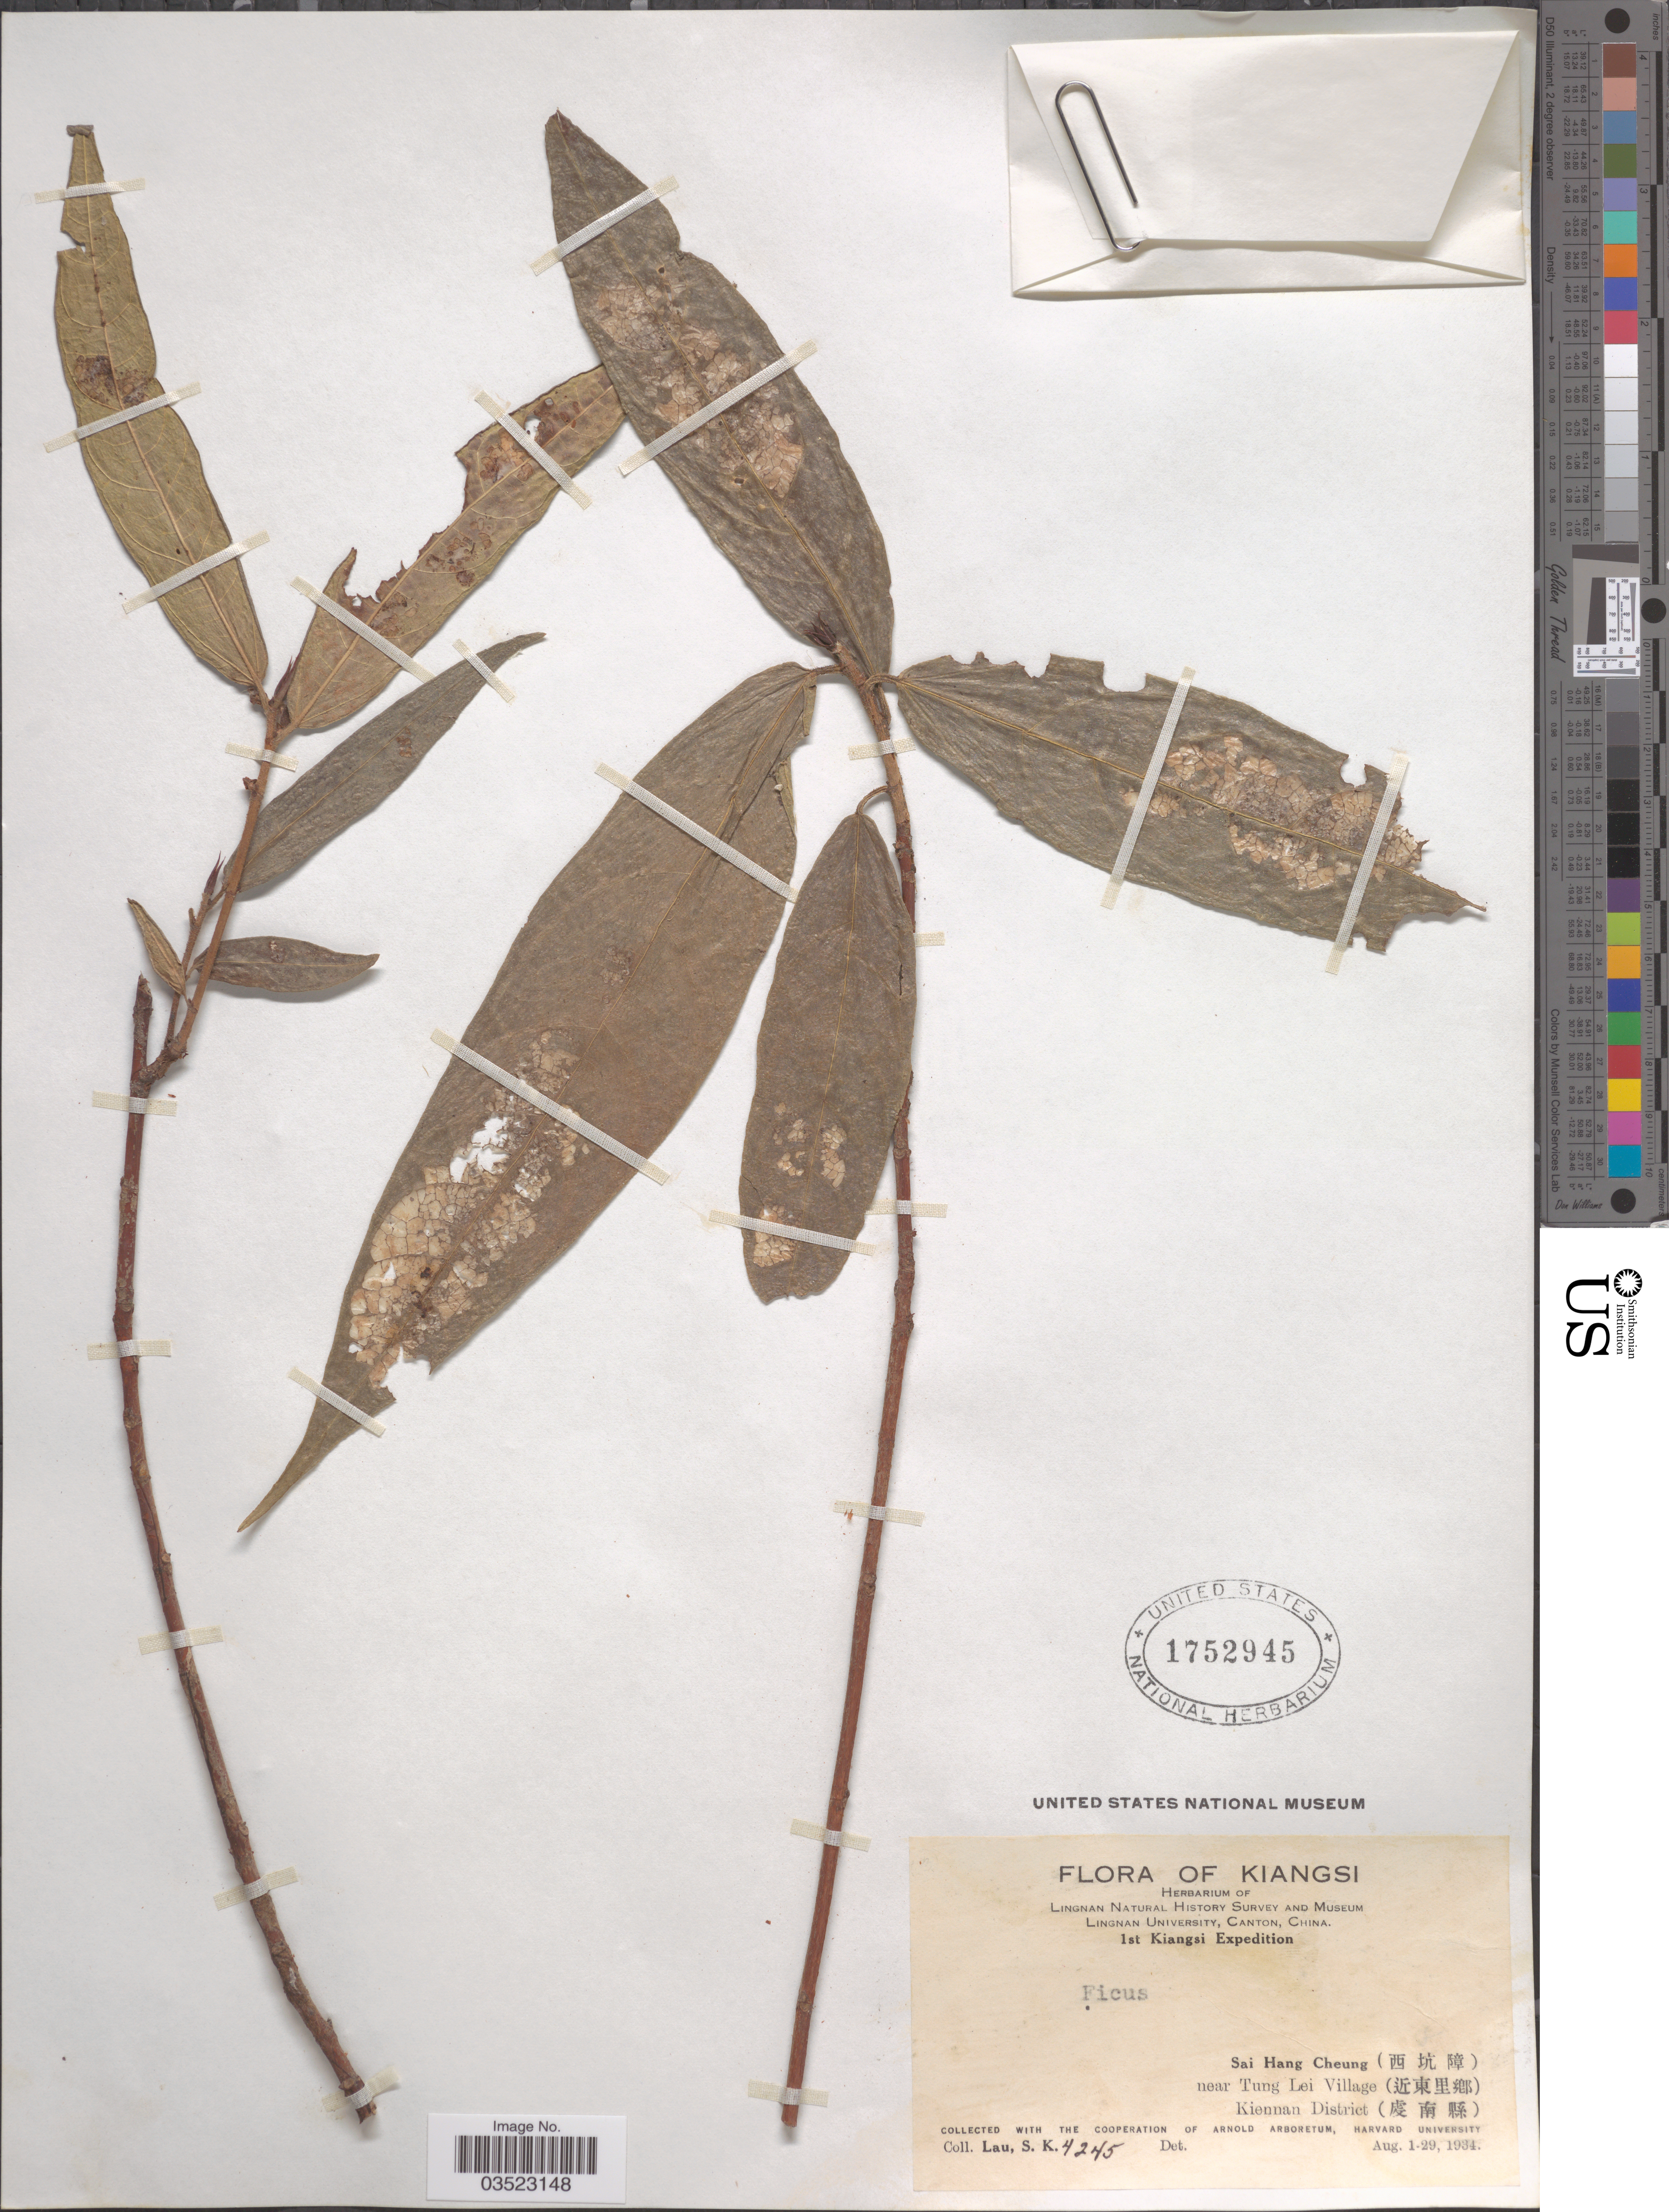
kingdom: Plantae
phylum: Tracheophyta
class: Magnoliopsida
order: Rosales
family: Moraceae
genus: Ficus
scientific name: Ficus sp.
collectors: S. K. Lau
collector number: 4245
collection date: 1934-08-01/1934-08-29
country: China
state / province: Jiangxi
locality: Kiangsi. Lingnan Natural History Survey and Museum Lingnan University. 1st Kiangsi Expedition. Sai Hang Cheung (X) near Tung Lei Village (X) Kiennan District (X).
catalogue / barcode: US 1752945